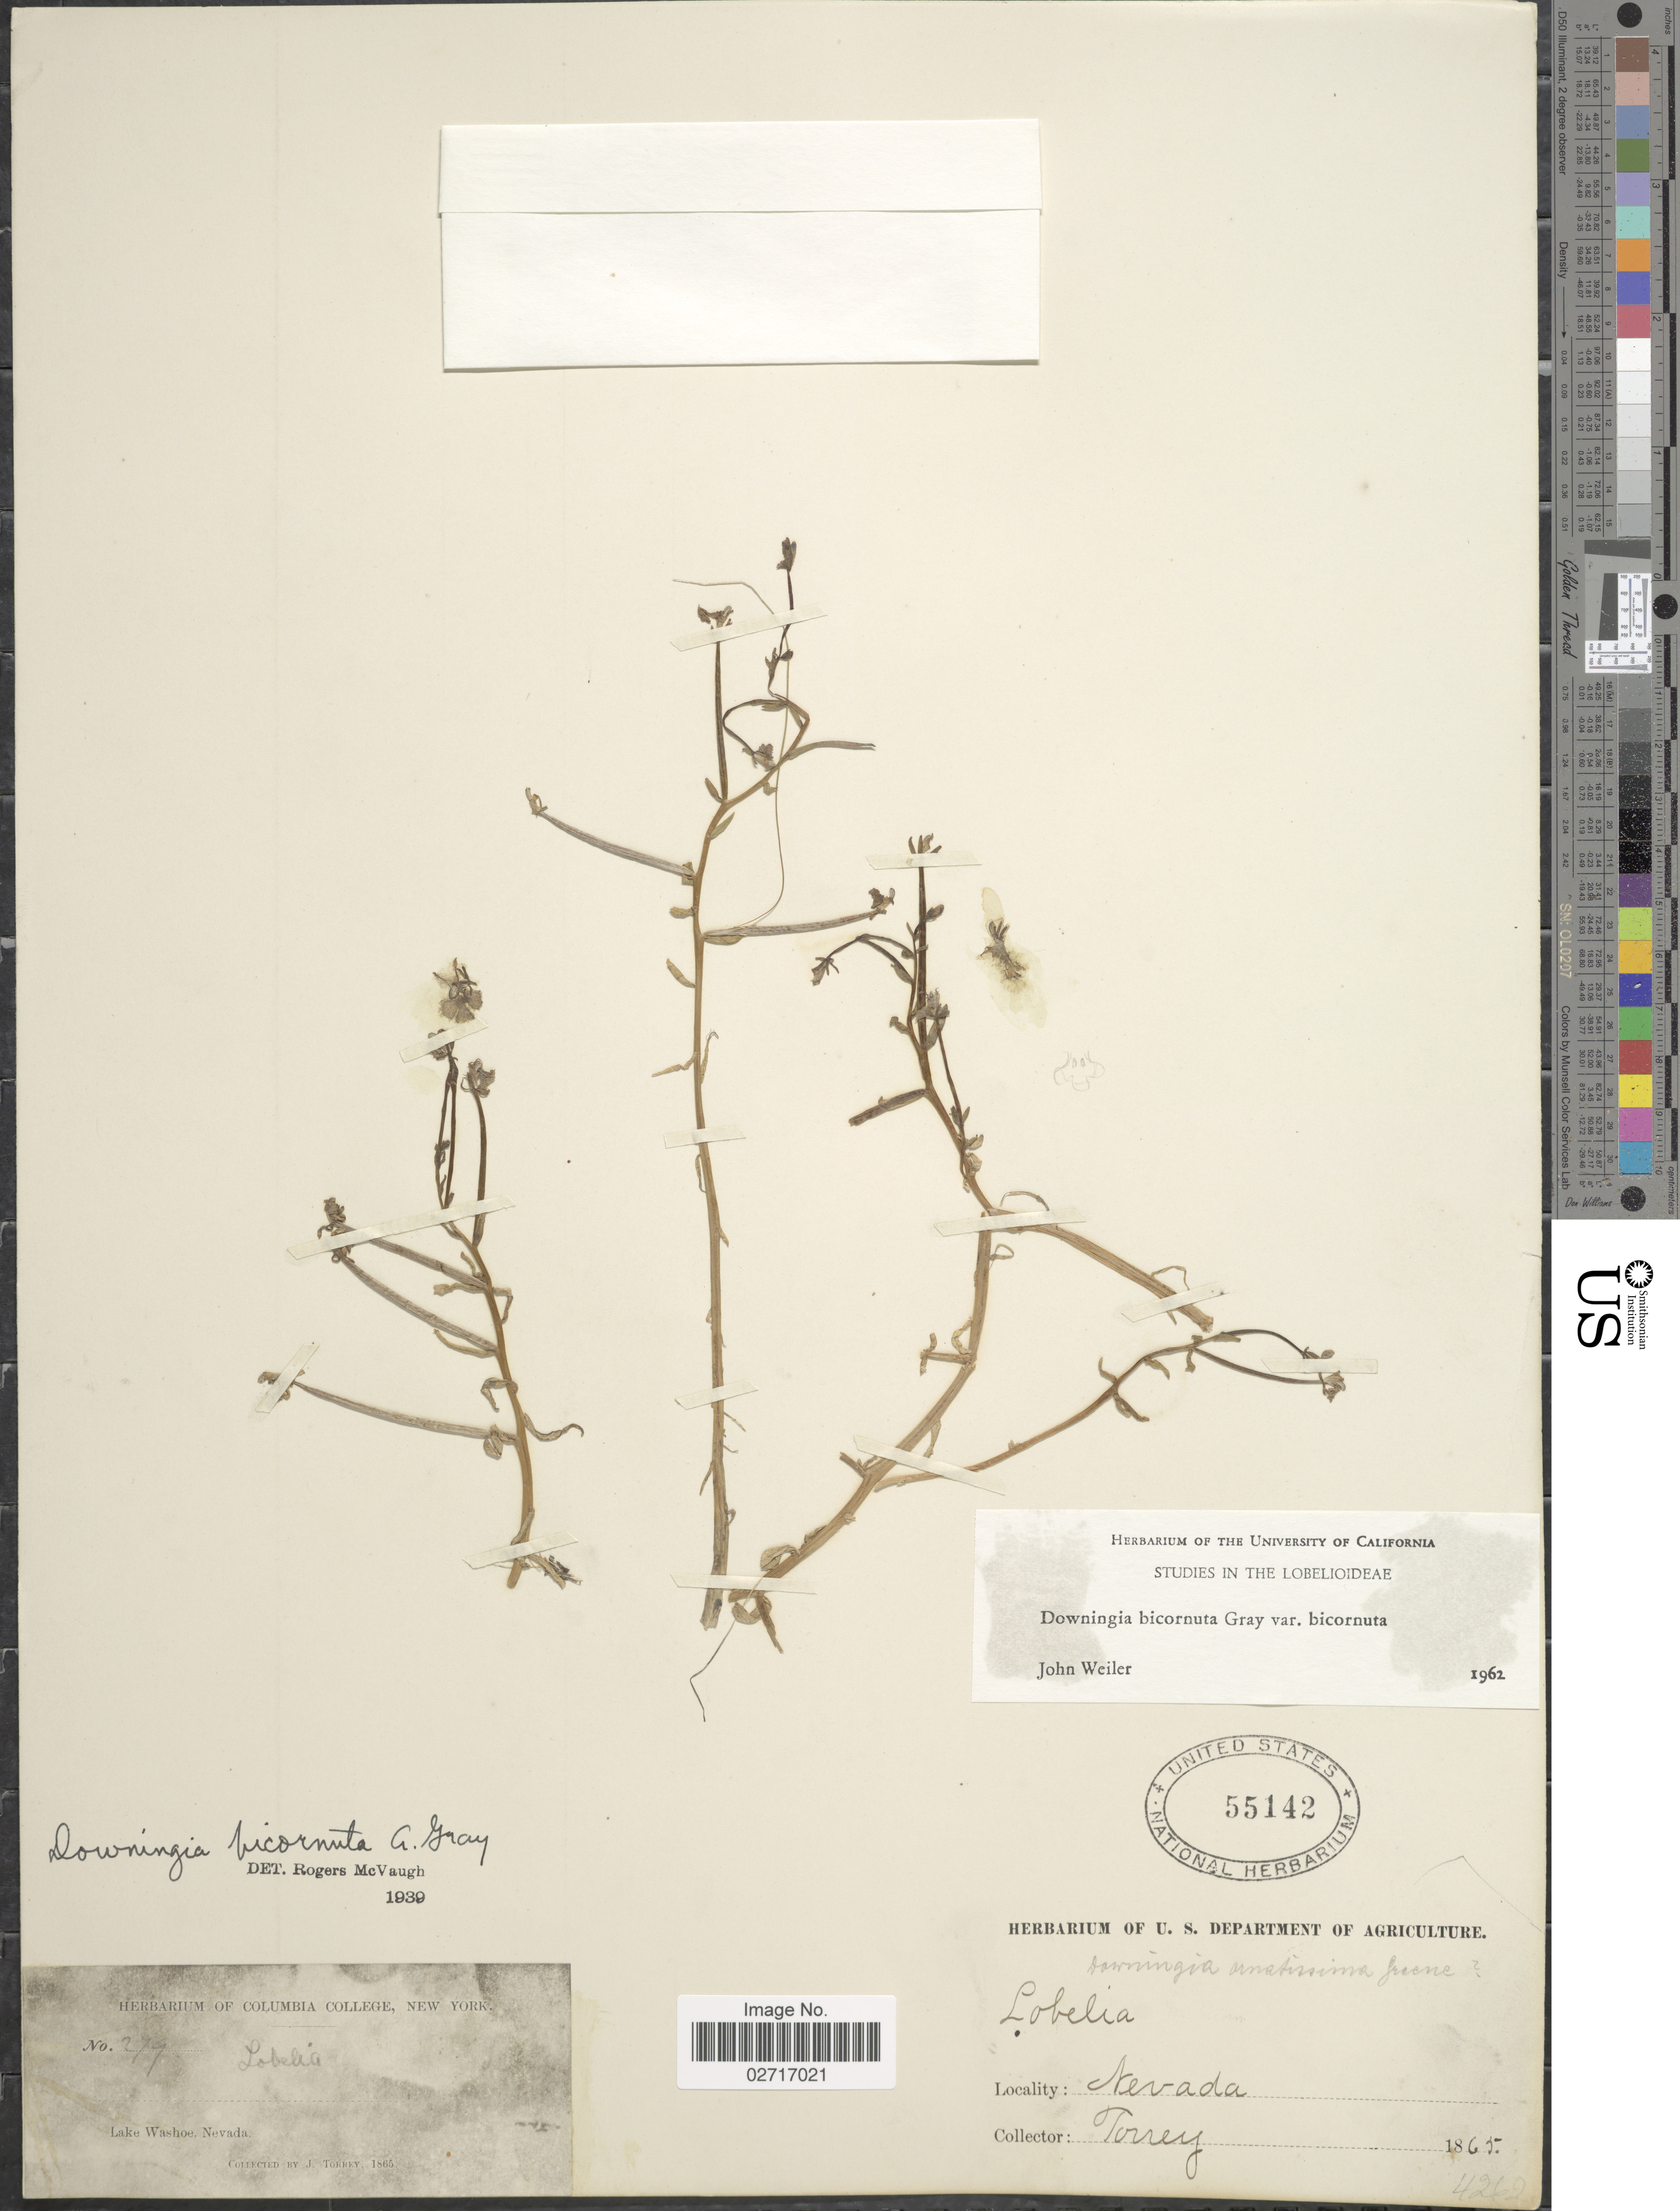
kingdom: Plantae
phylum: Tracheophyta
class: Magnoliopsida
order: Asterales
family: Campanulaceae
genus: Downingia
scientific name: Downingia bicornuta var. bicornuta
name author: A. Gray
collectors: J. Torrey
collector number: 279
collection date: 1865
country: United States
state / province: Nevada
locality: Lake Washoe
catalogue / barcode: US 55142